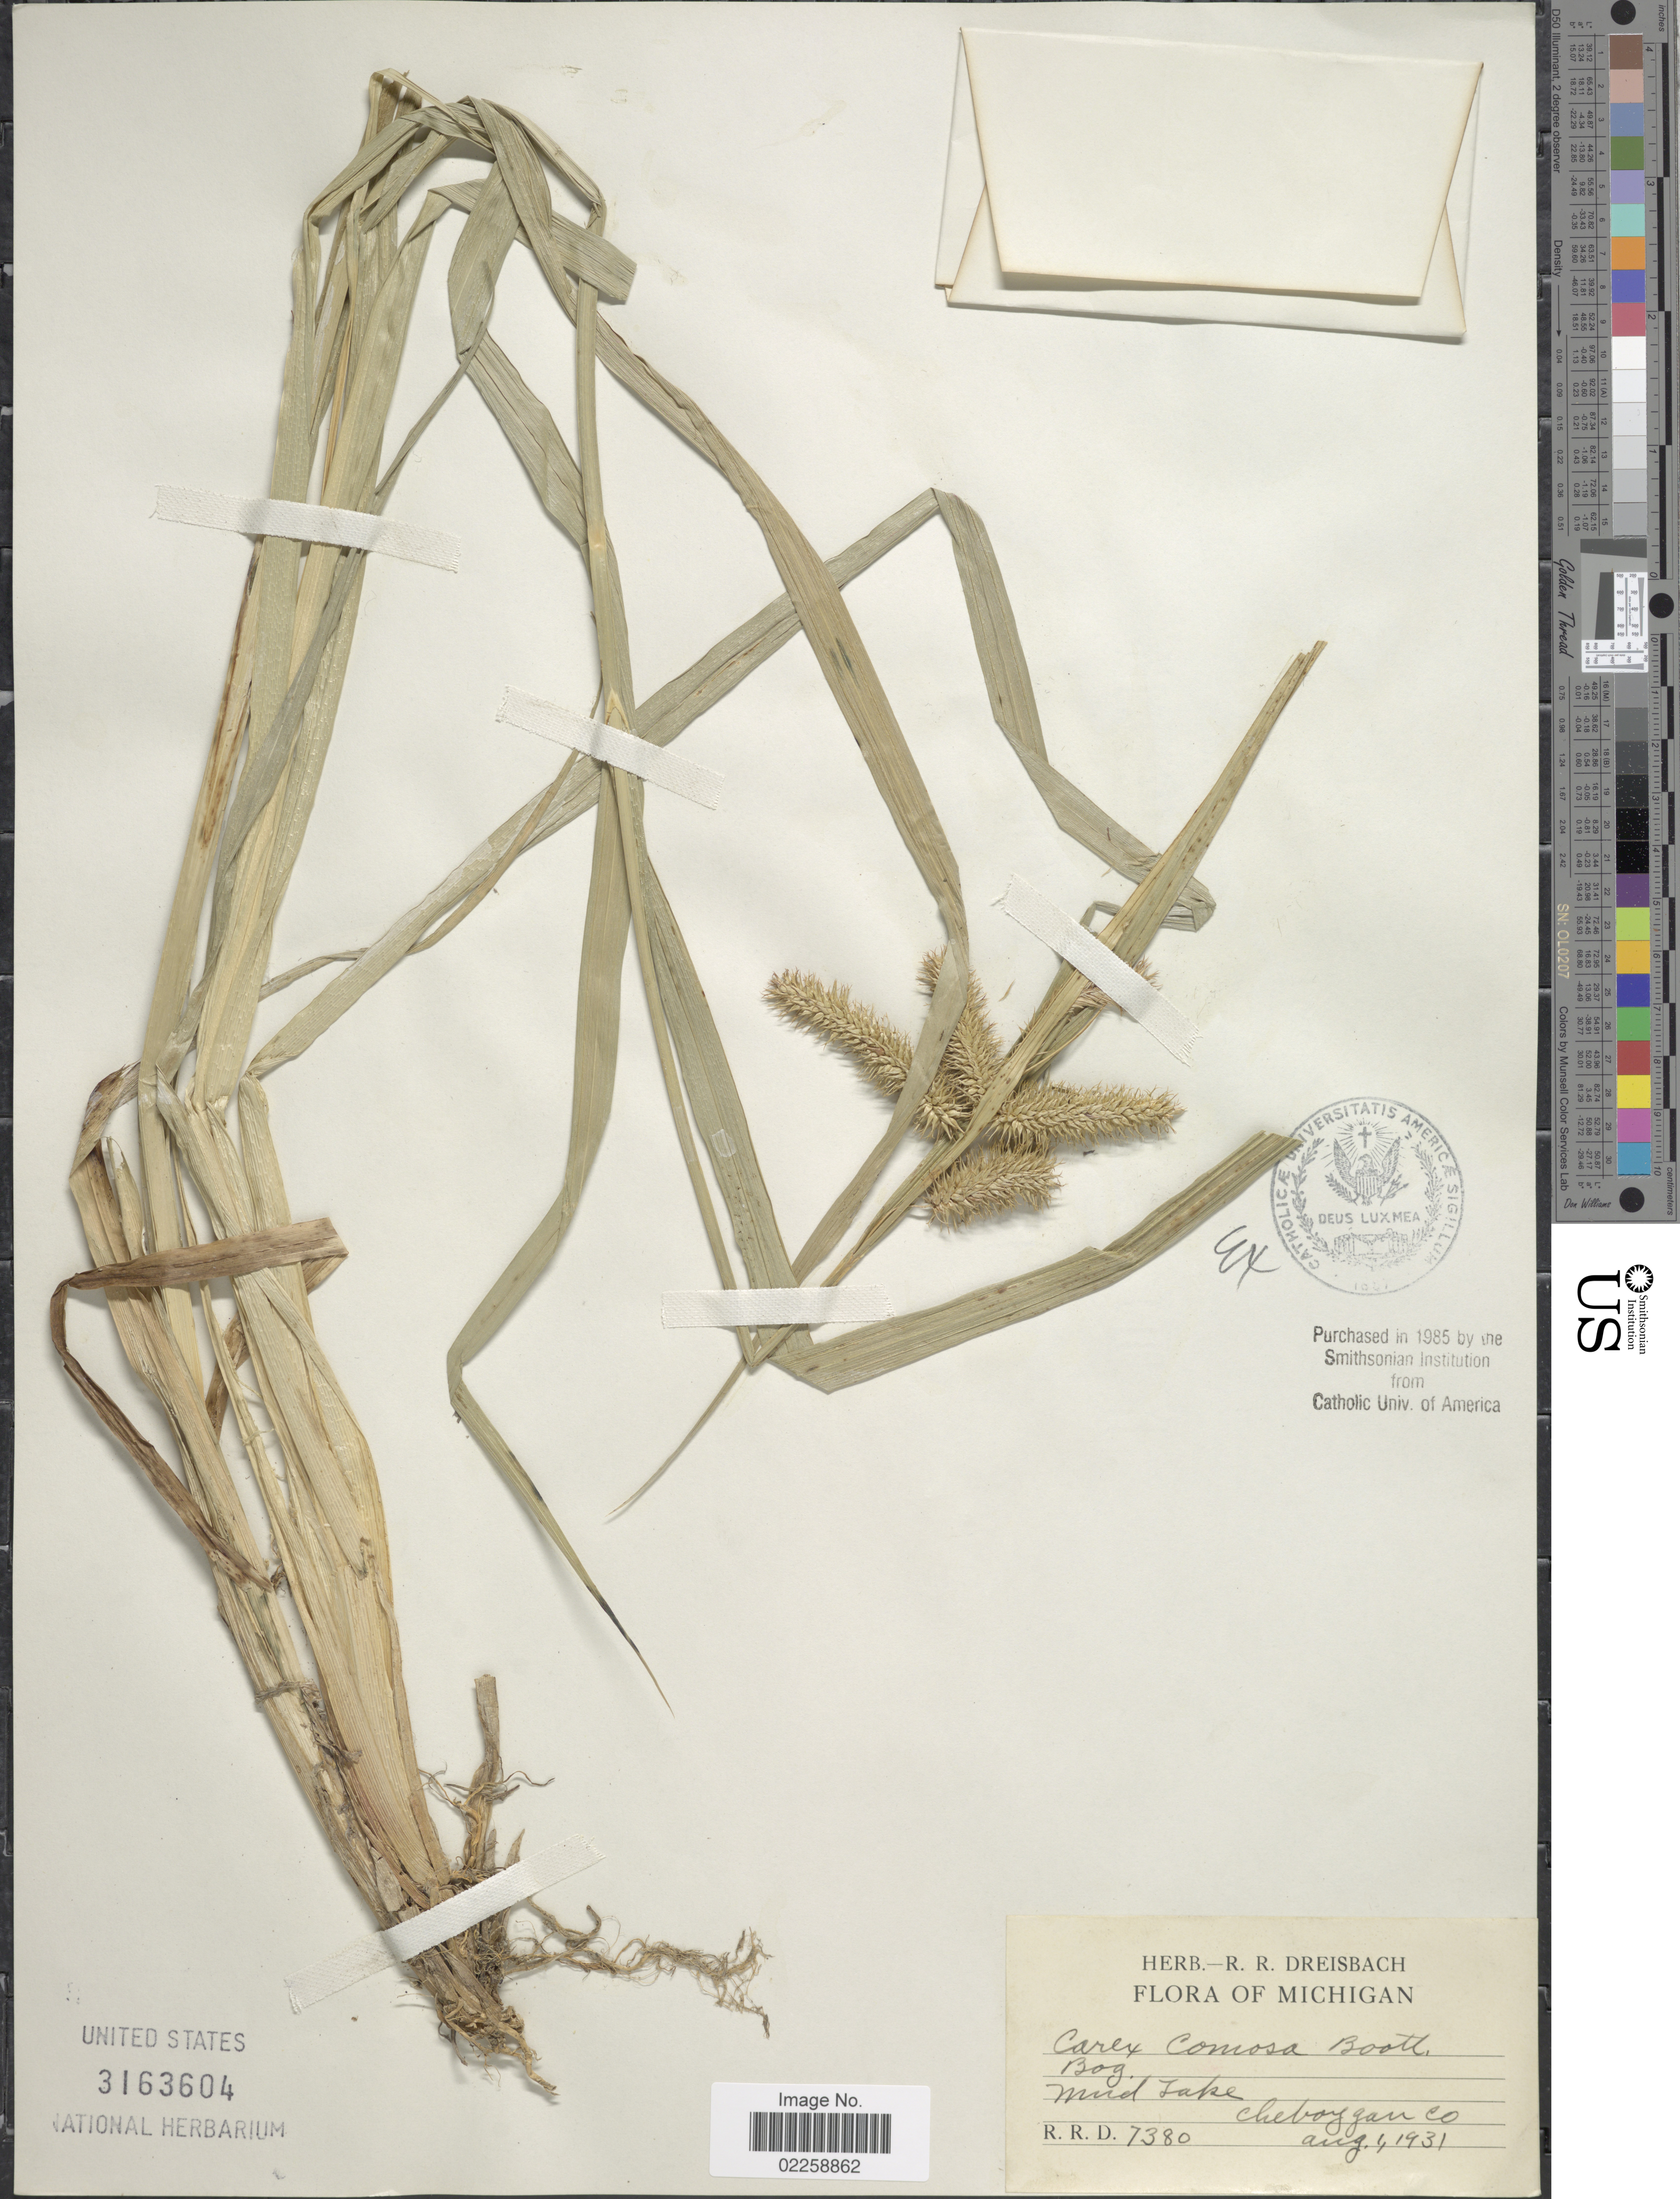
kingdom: Plantae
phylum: Tracheophyta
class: Liliopsida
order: Poales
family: Cyperaceae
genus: Carex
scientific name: Carex comosa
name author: Boott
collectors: R. Dreisbach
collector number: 7380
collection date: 1931-08-04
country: United States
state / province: Michigan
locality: Mud Lake, Cheboygan Co.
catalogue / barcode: US 3163604